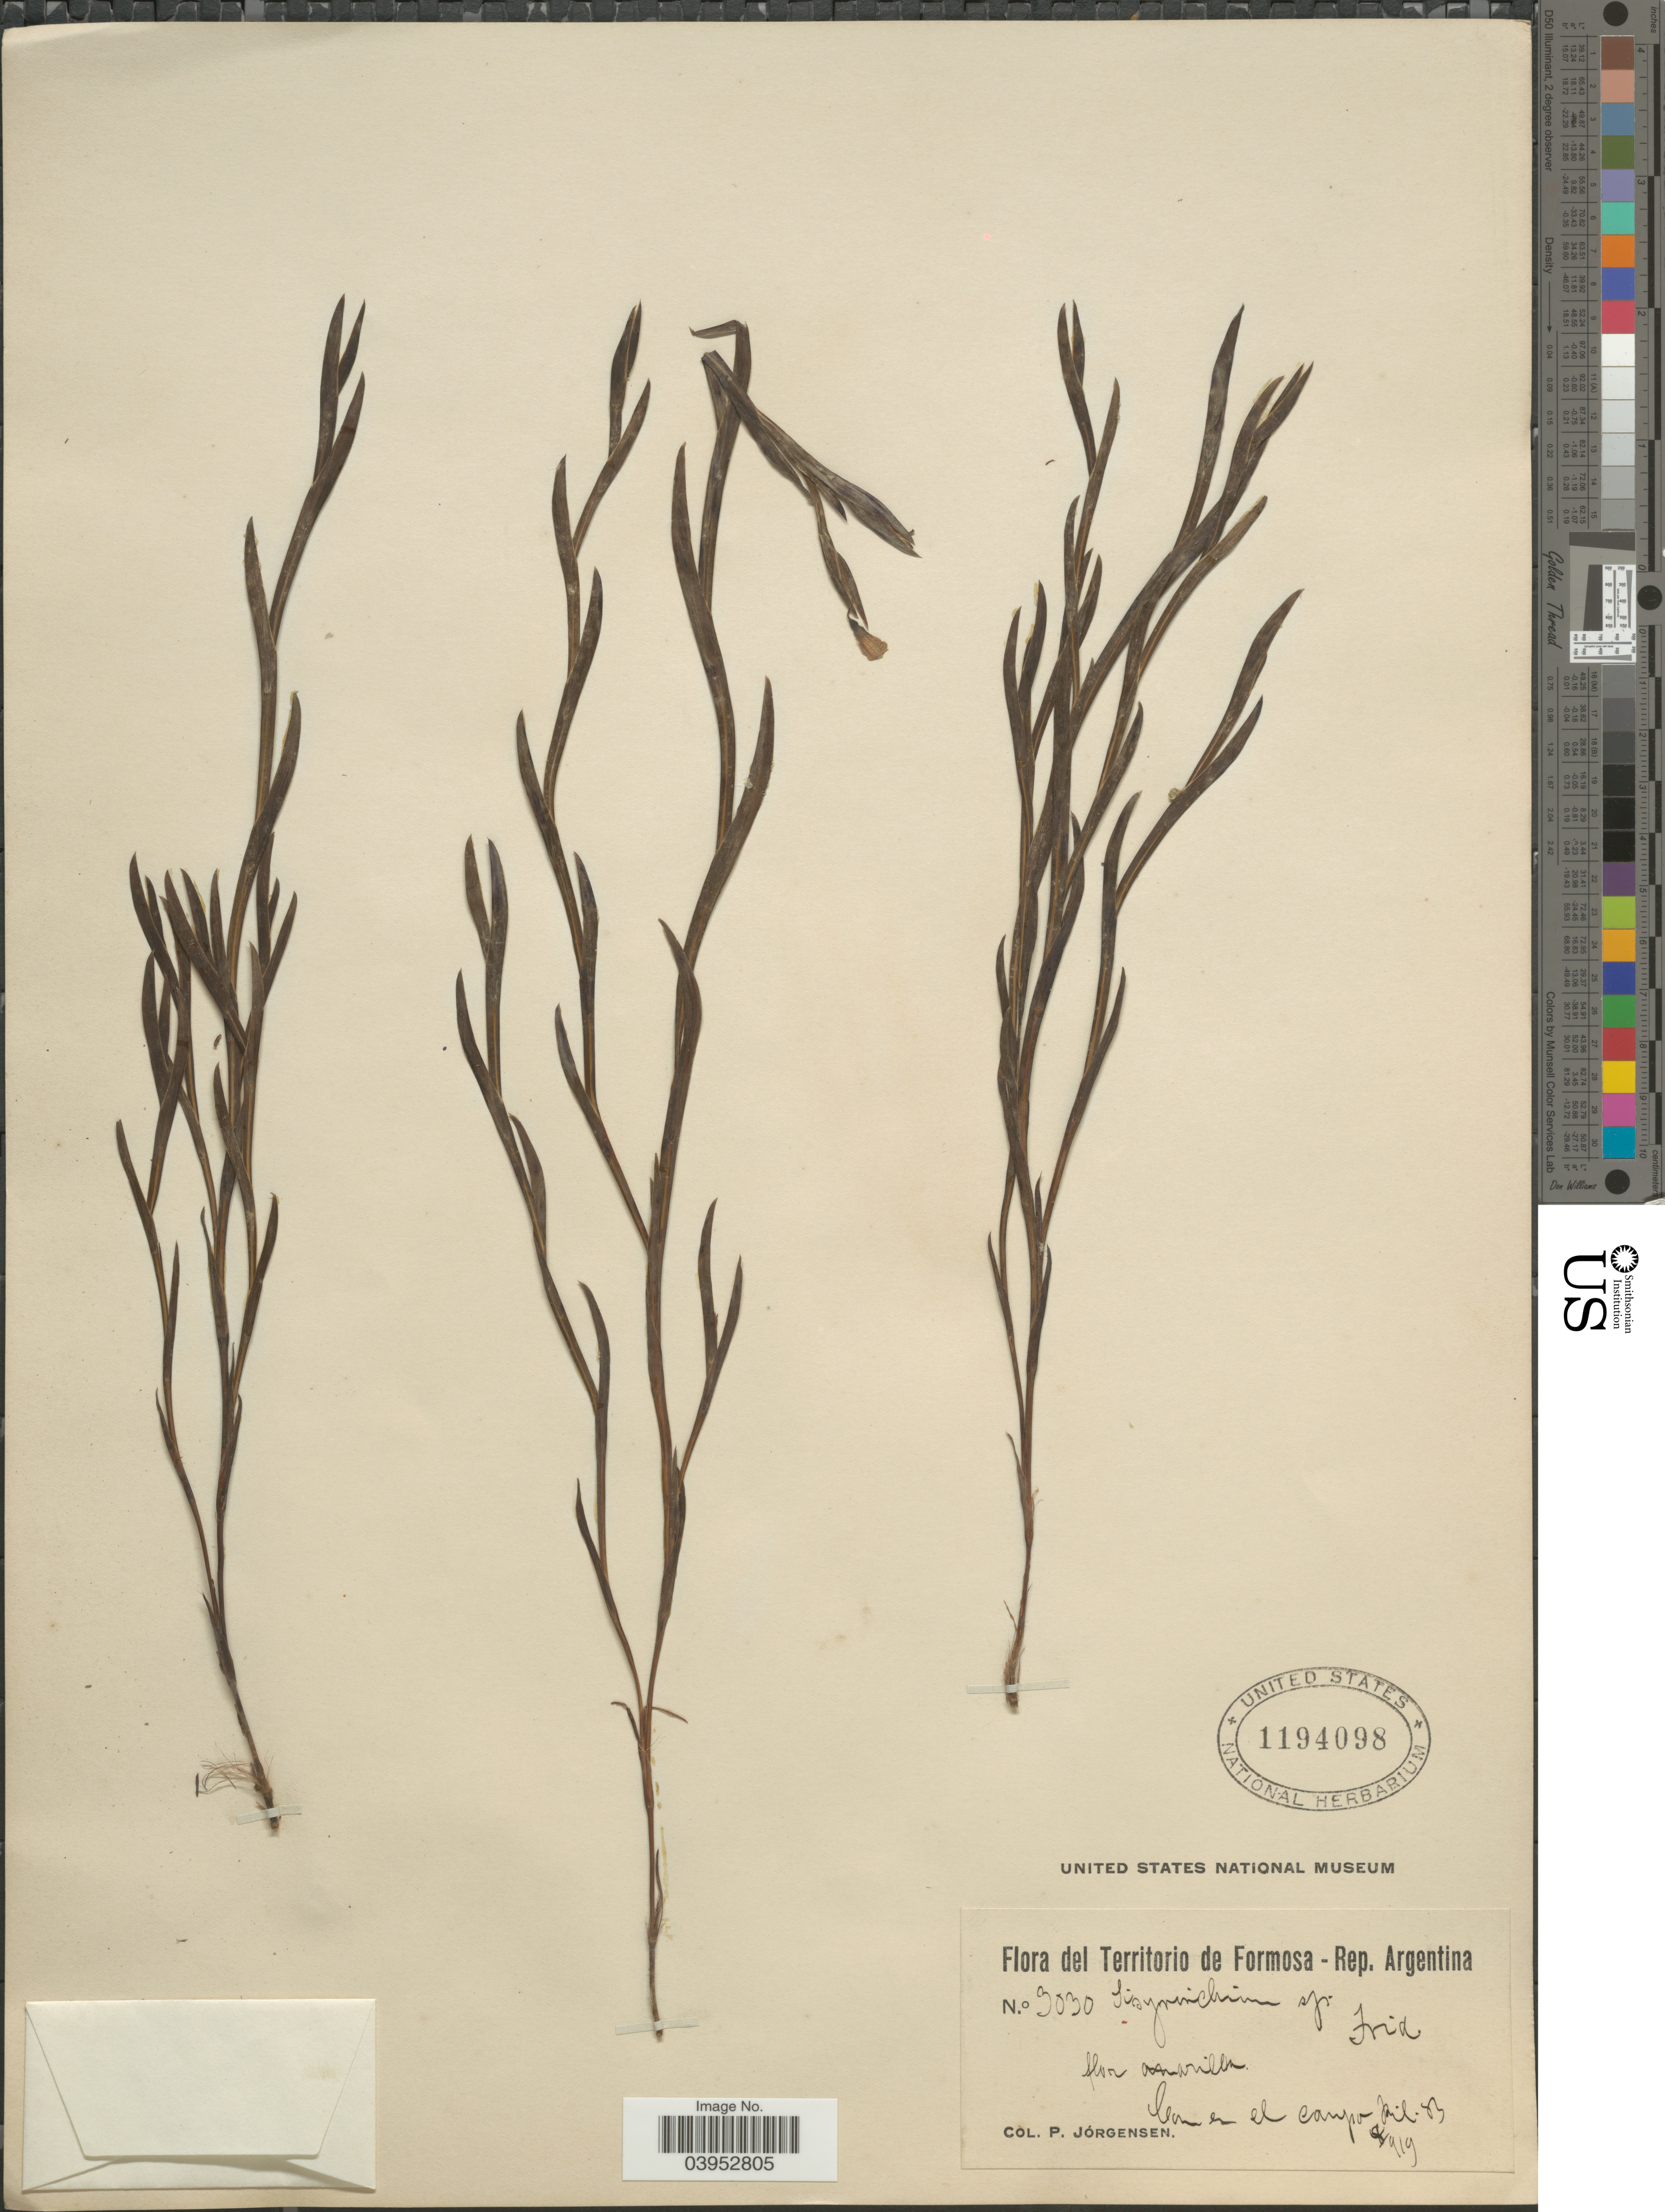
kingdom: Plantae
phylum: Tracheophyta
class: Liliopsida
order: Asparagales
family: Iridaceae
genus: Sisyrinchium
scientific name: Sisyrinchium sp.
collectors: P. Jörgensen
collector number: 3030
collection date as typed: Transcribed d/m/y: 8/9/19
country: Argentina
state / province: Formosa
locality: Territorio de Formosa - Rep. Argentina.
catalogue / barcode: US 1194098